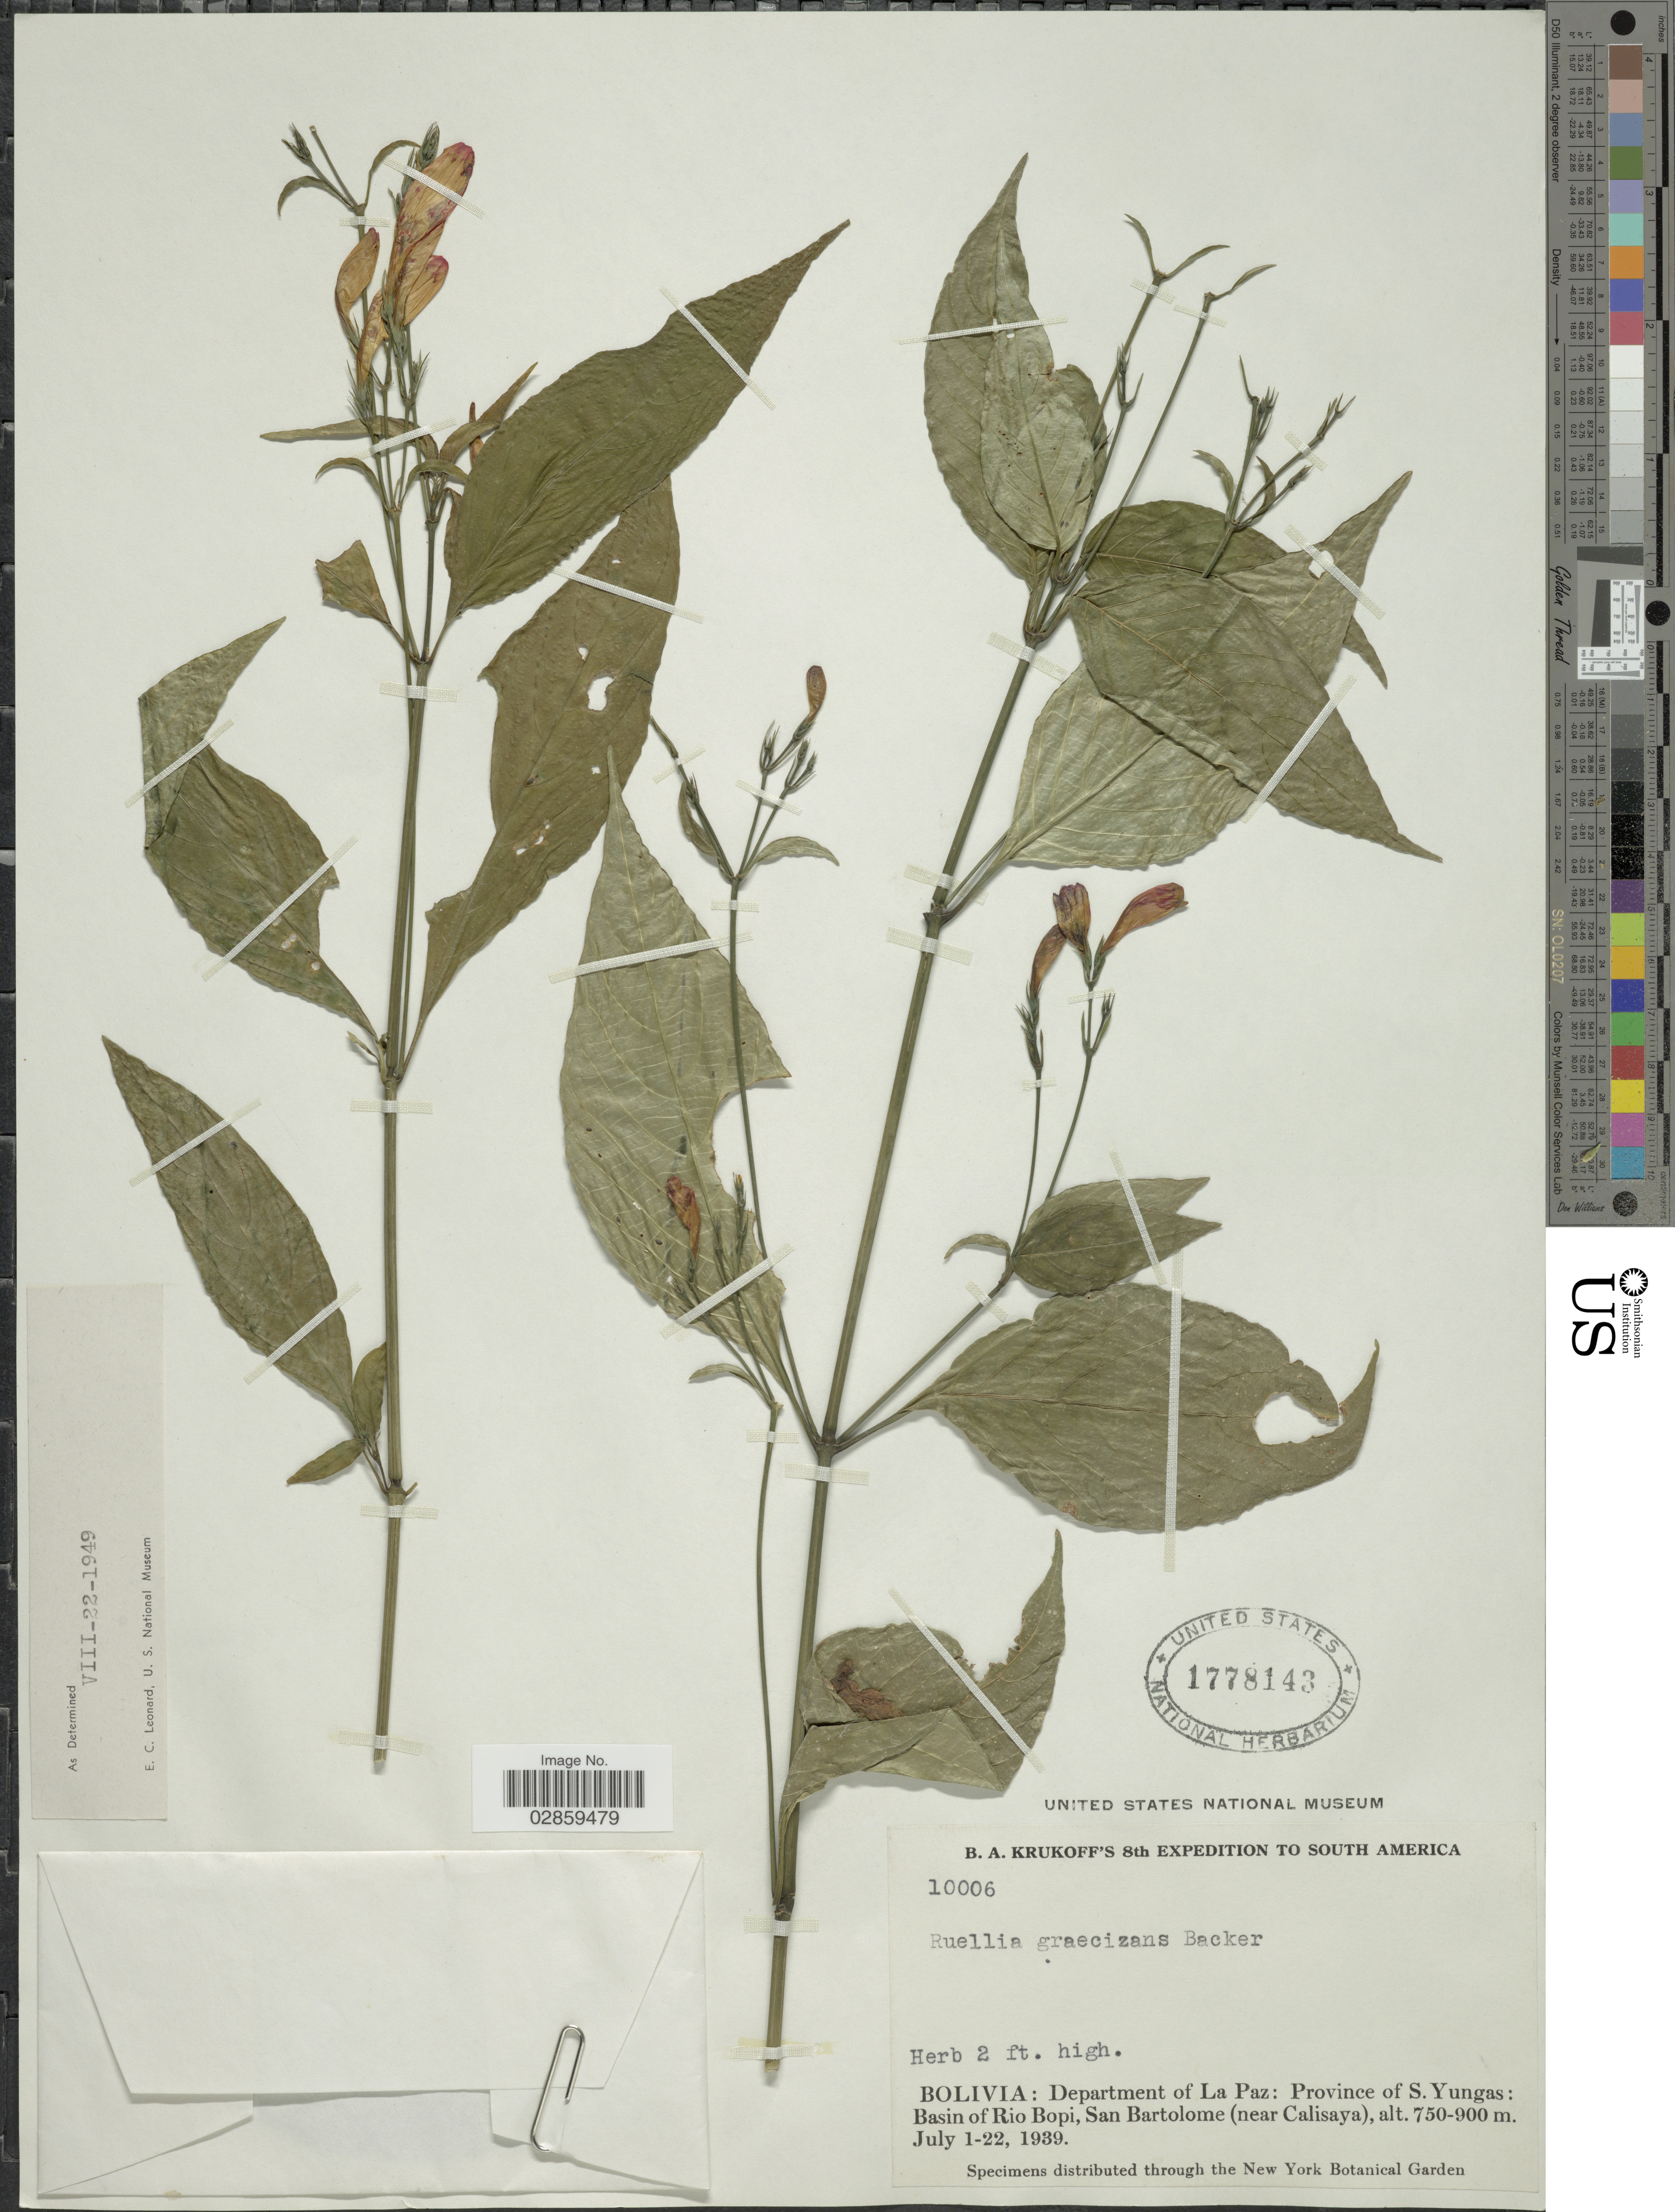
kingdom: Plantae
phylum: Tracheophyta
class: Magnoliopsida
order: Lamiales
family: Acanthaceae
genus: Ruellia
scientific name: Ruellia brevifolia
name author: (Pohl) C. Ezcurra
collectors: B. A. Krukoff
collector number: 10006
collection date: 1939-07-01/1939-07-22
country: Bolivia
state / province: La Paz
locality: Department of La Paz: Province of S. Yungas: Basin of Rio Bopi, San Bartolome (near Calisaya).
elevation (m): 750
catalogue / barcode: US 1778143